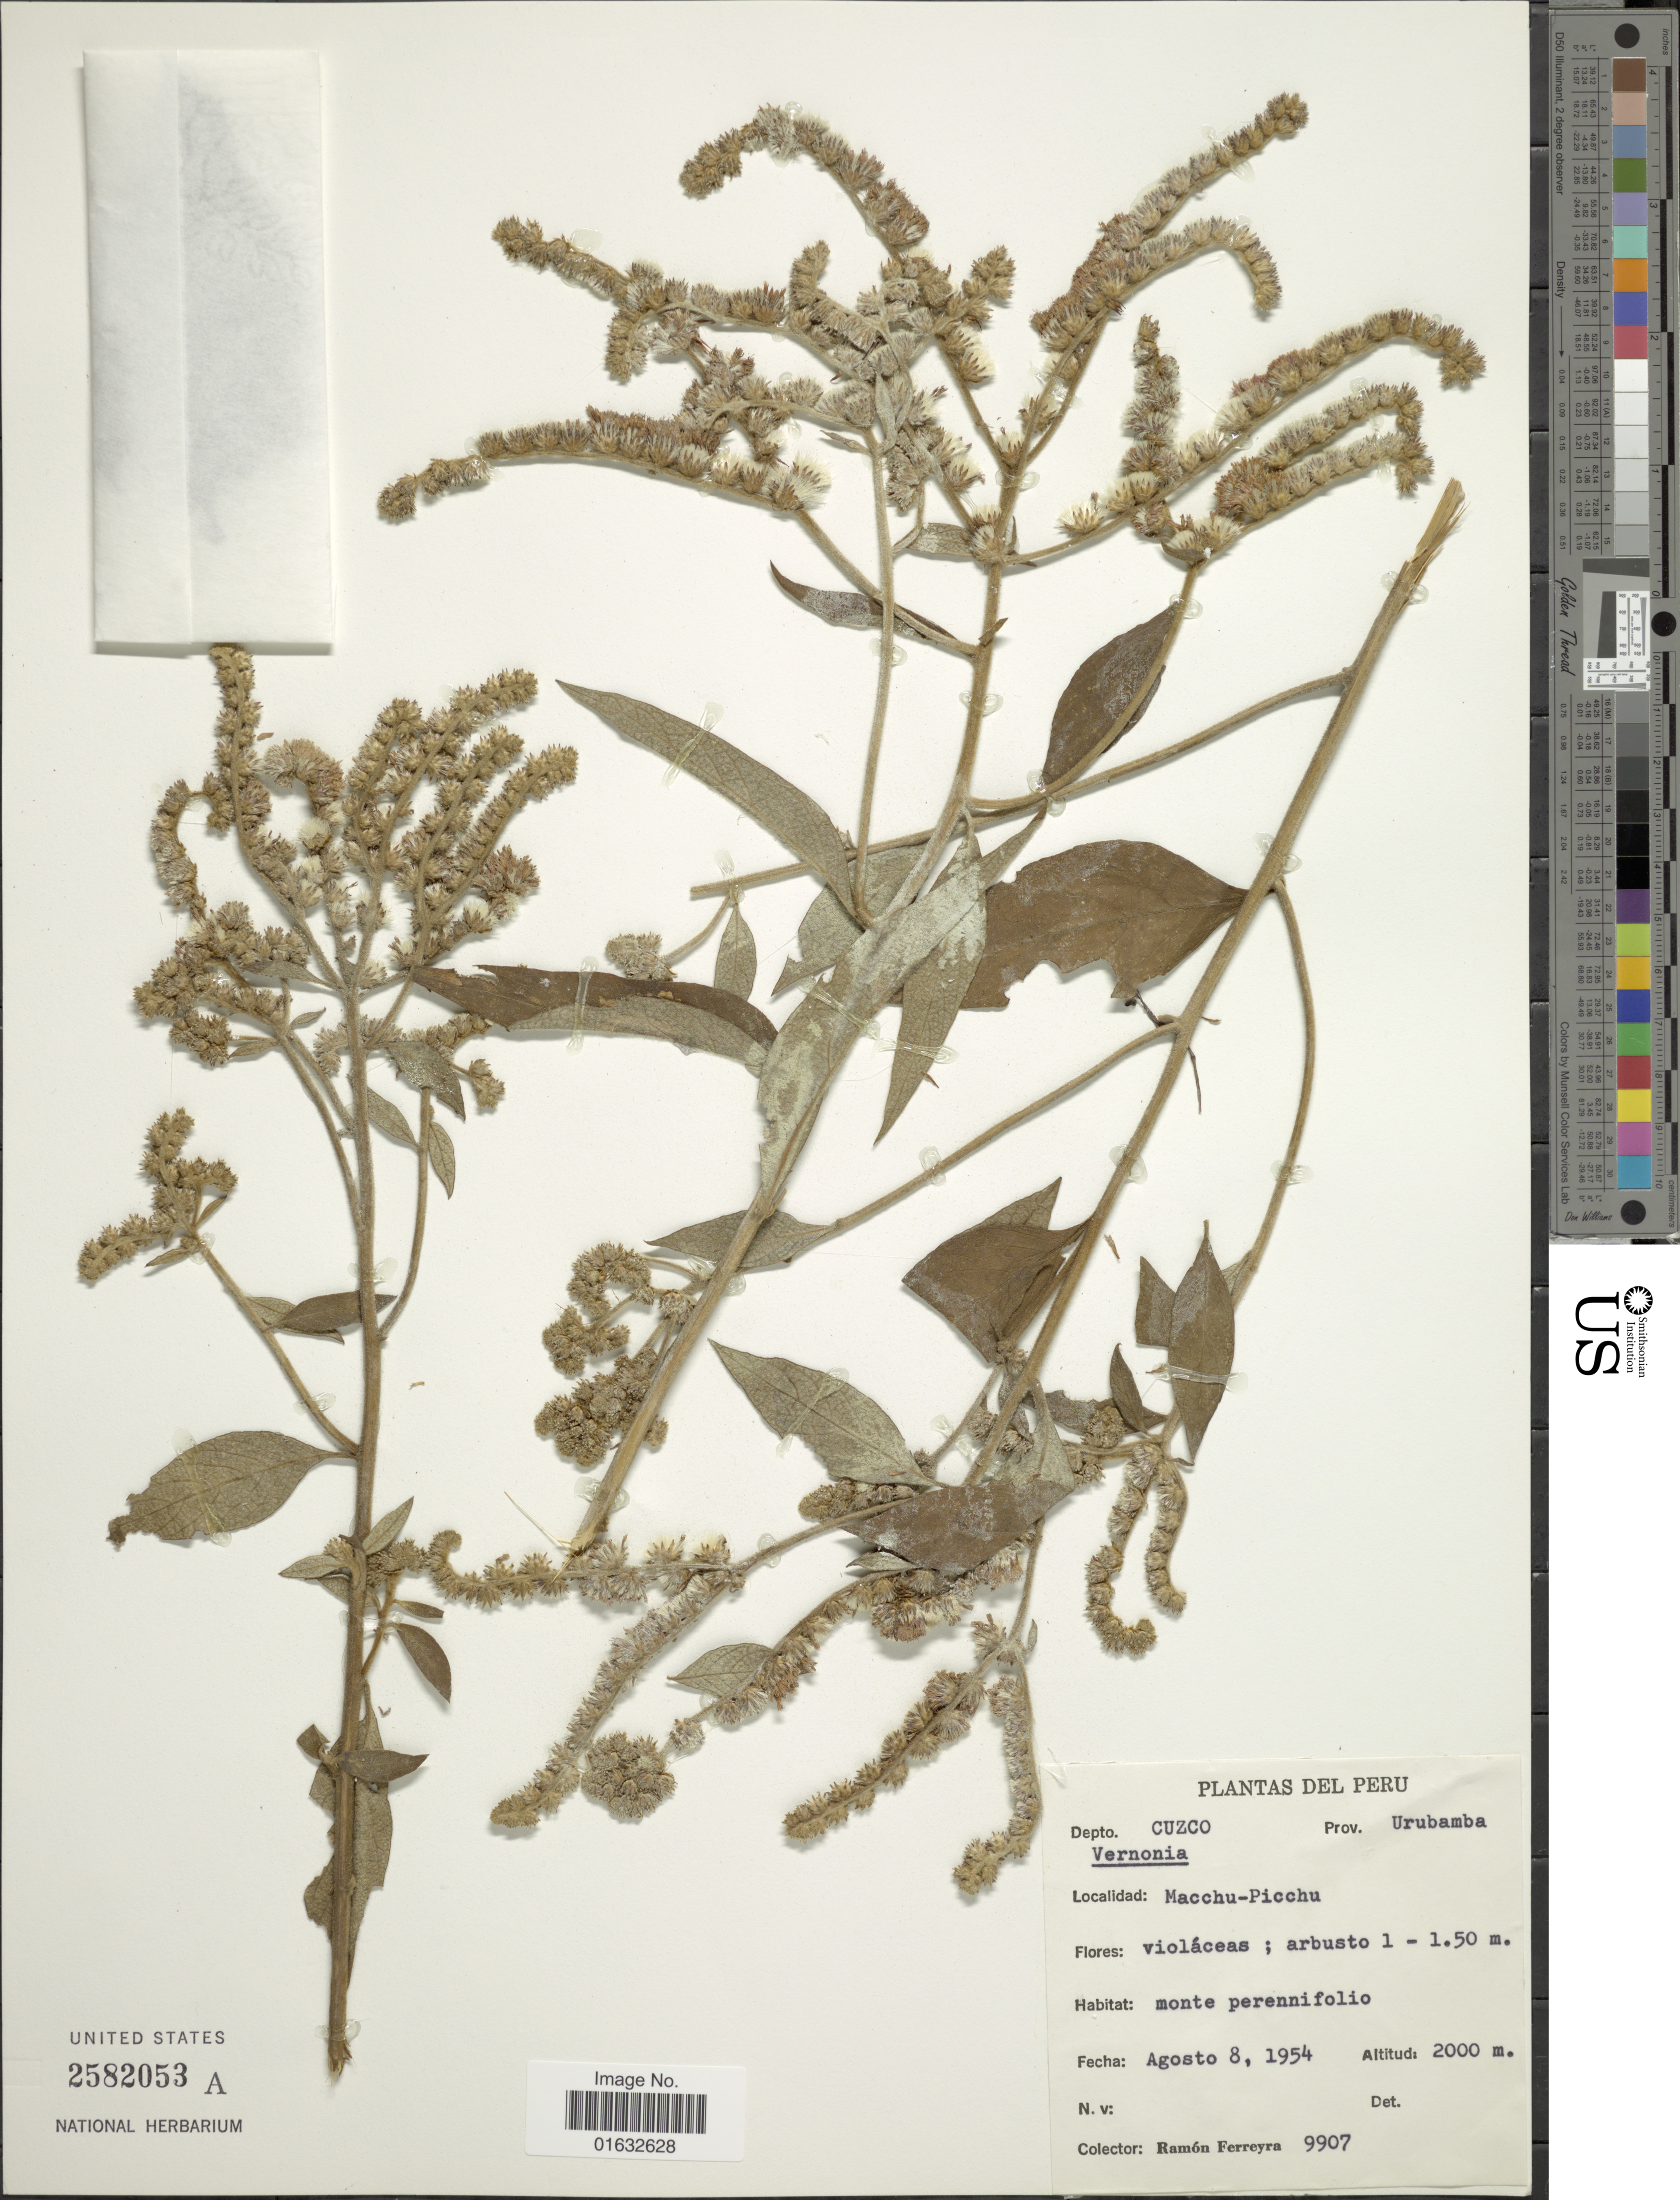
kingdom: Plantae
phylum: Tracheophyta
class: Magnoliopsida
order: Asterales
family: Asteraceae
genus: Cyrtocymura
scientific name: Cyrtocymura scorpioides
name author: (Lam.) H. Rob.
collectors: R. A. Ferreyra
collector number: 9907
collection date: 1954-08-08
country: Peru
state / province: Cusco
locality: Prov. Urubamba. Machu-Picchu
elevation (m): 2000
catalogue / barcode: US 2582053A